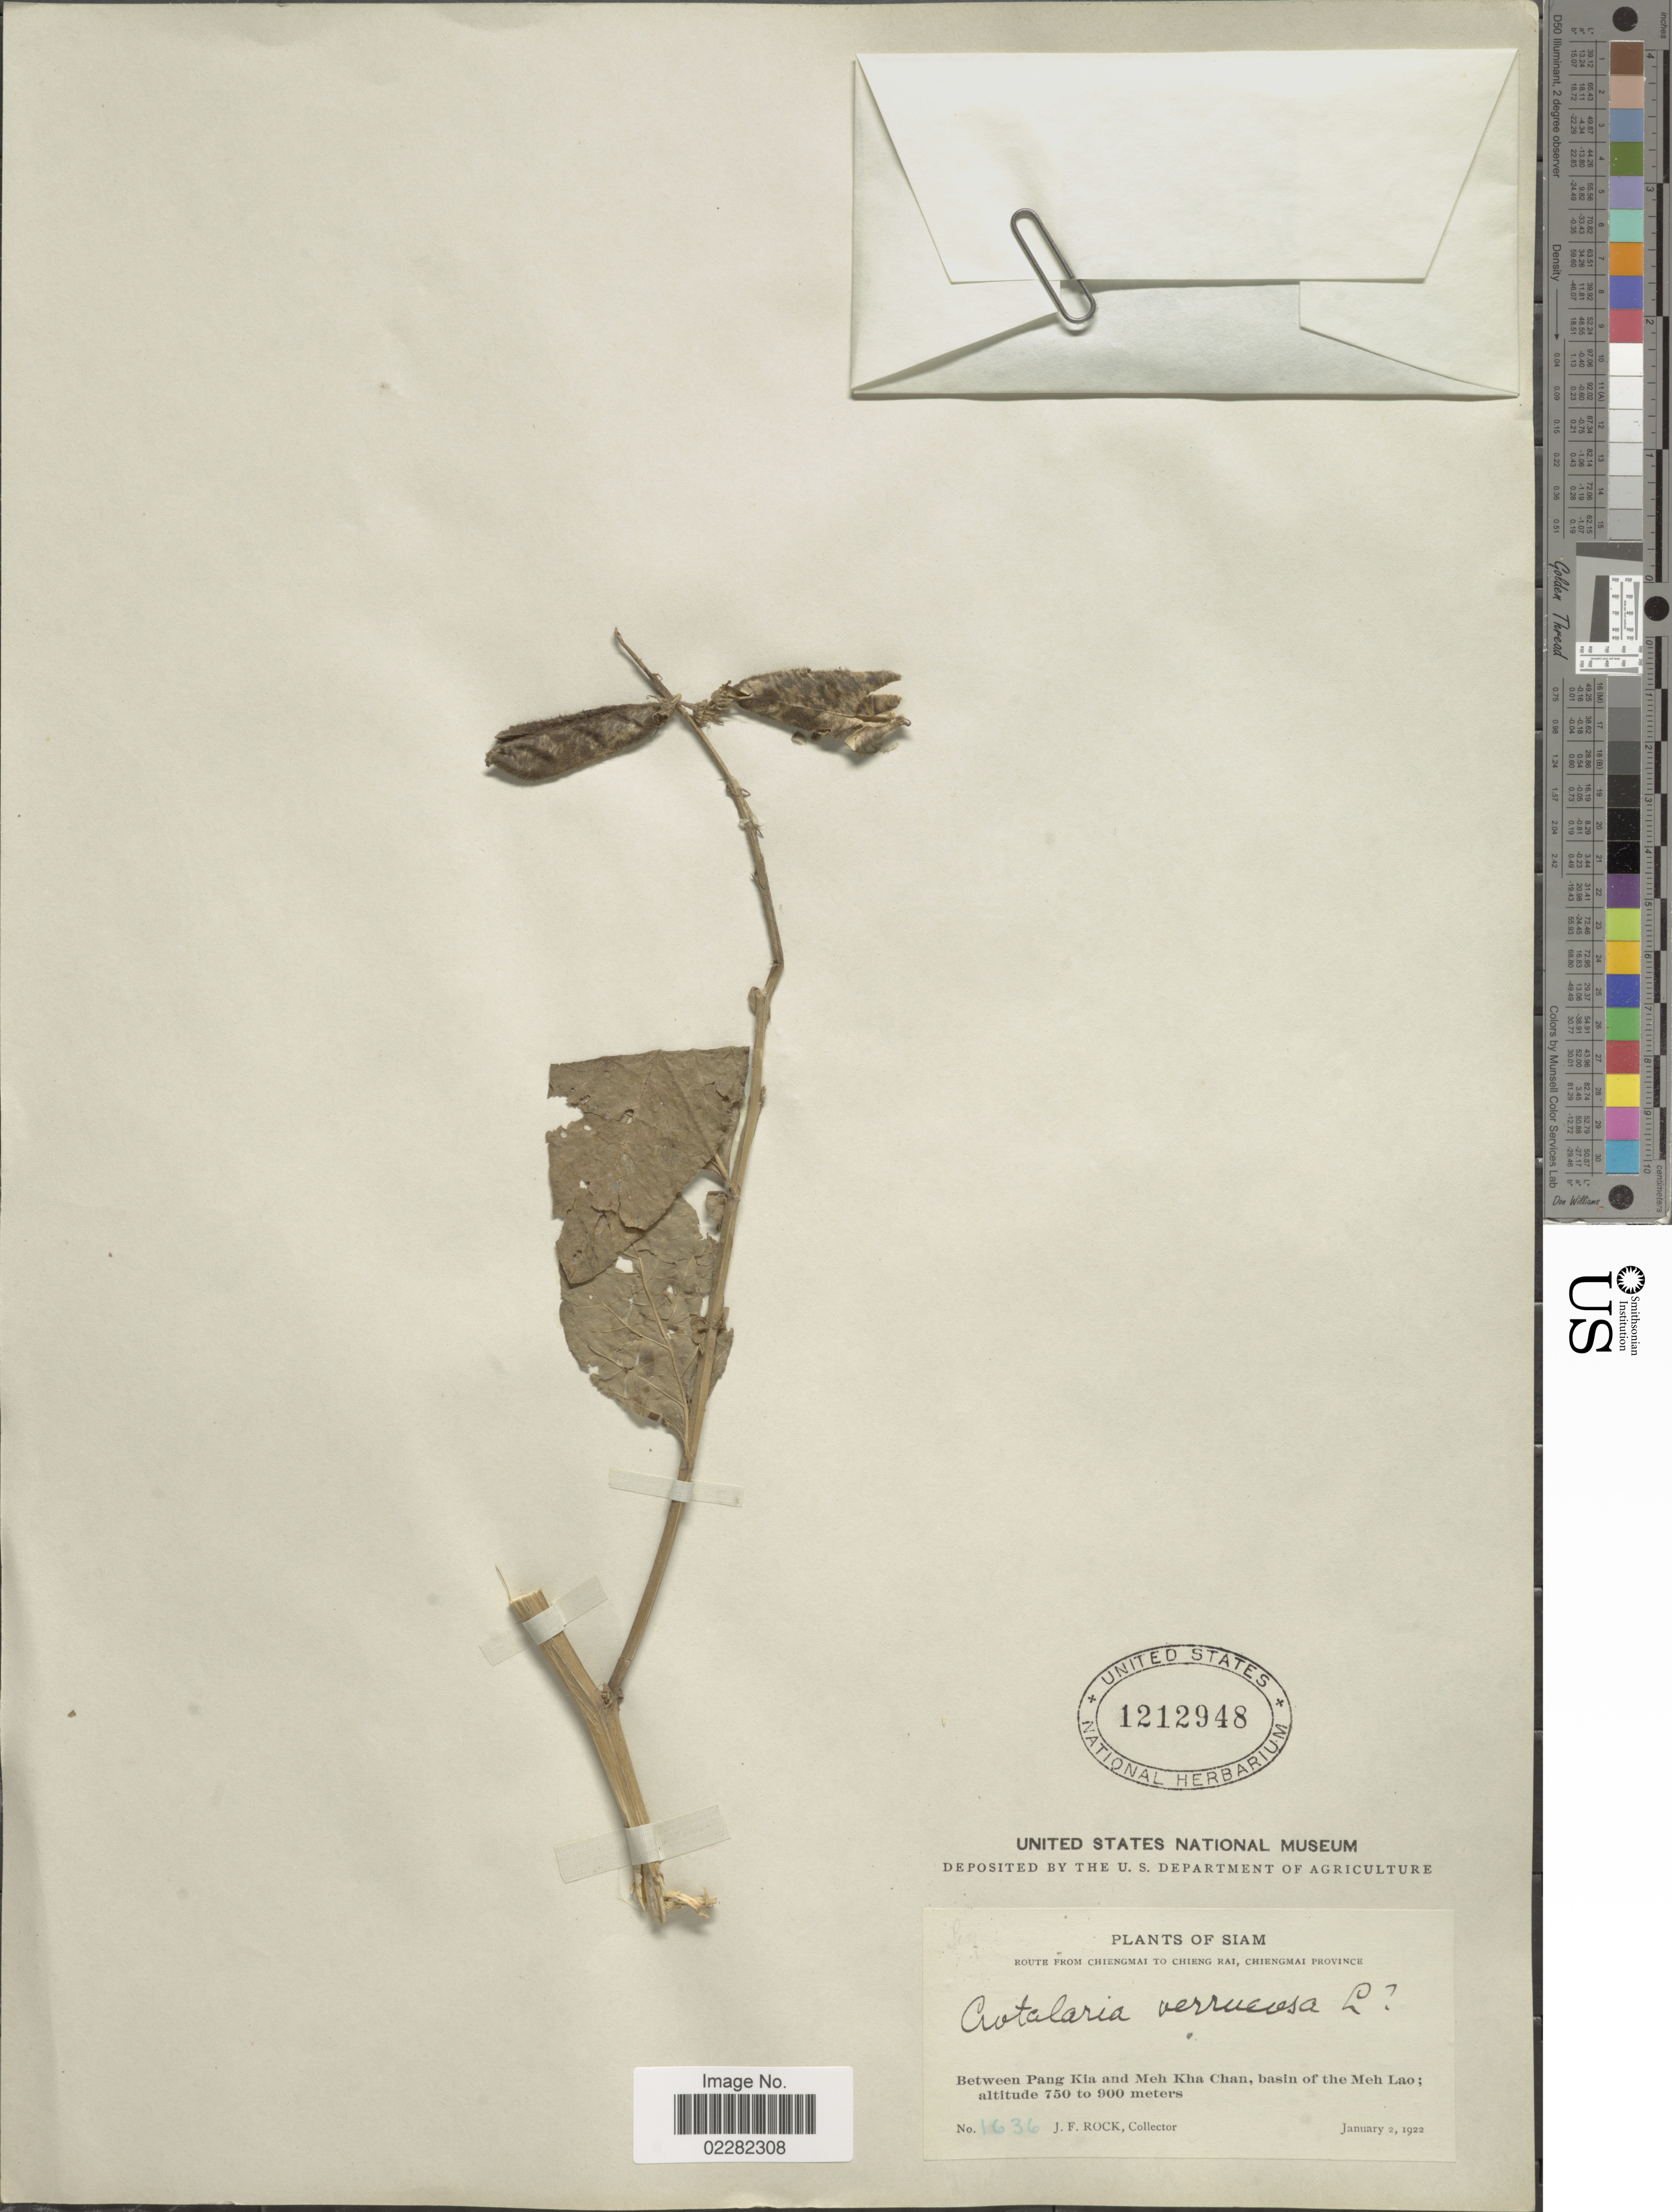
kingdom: Plantae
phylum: Tracheophyta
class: Magnoliopsida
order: Fabales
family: Fabaceae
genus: Crotalaria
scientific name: Crotalaria verrucosa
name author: L.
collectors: J. Rock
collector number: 1636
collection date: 1922-01-02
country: Thailand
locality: Siam, Between Pang Kia and Meh Kha Chan, Basin of the Meh Lao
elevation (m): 750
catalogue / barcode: US 1212948